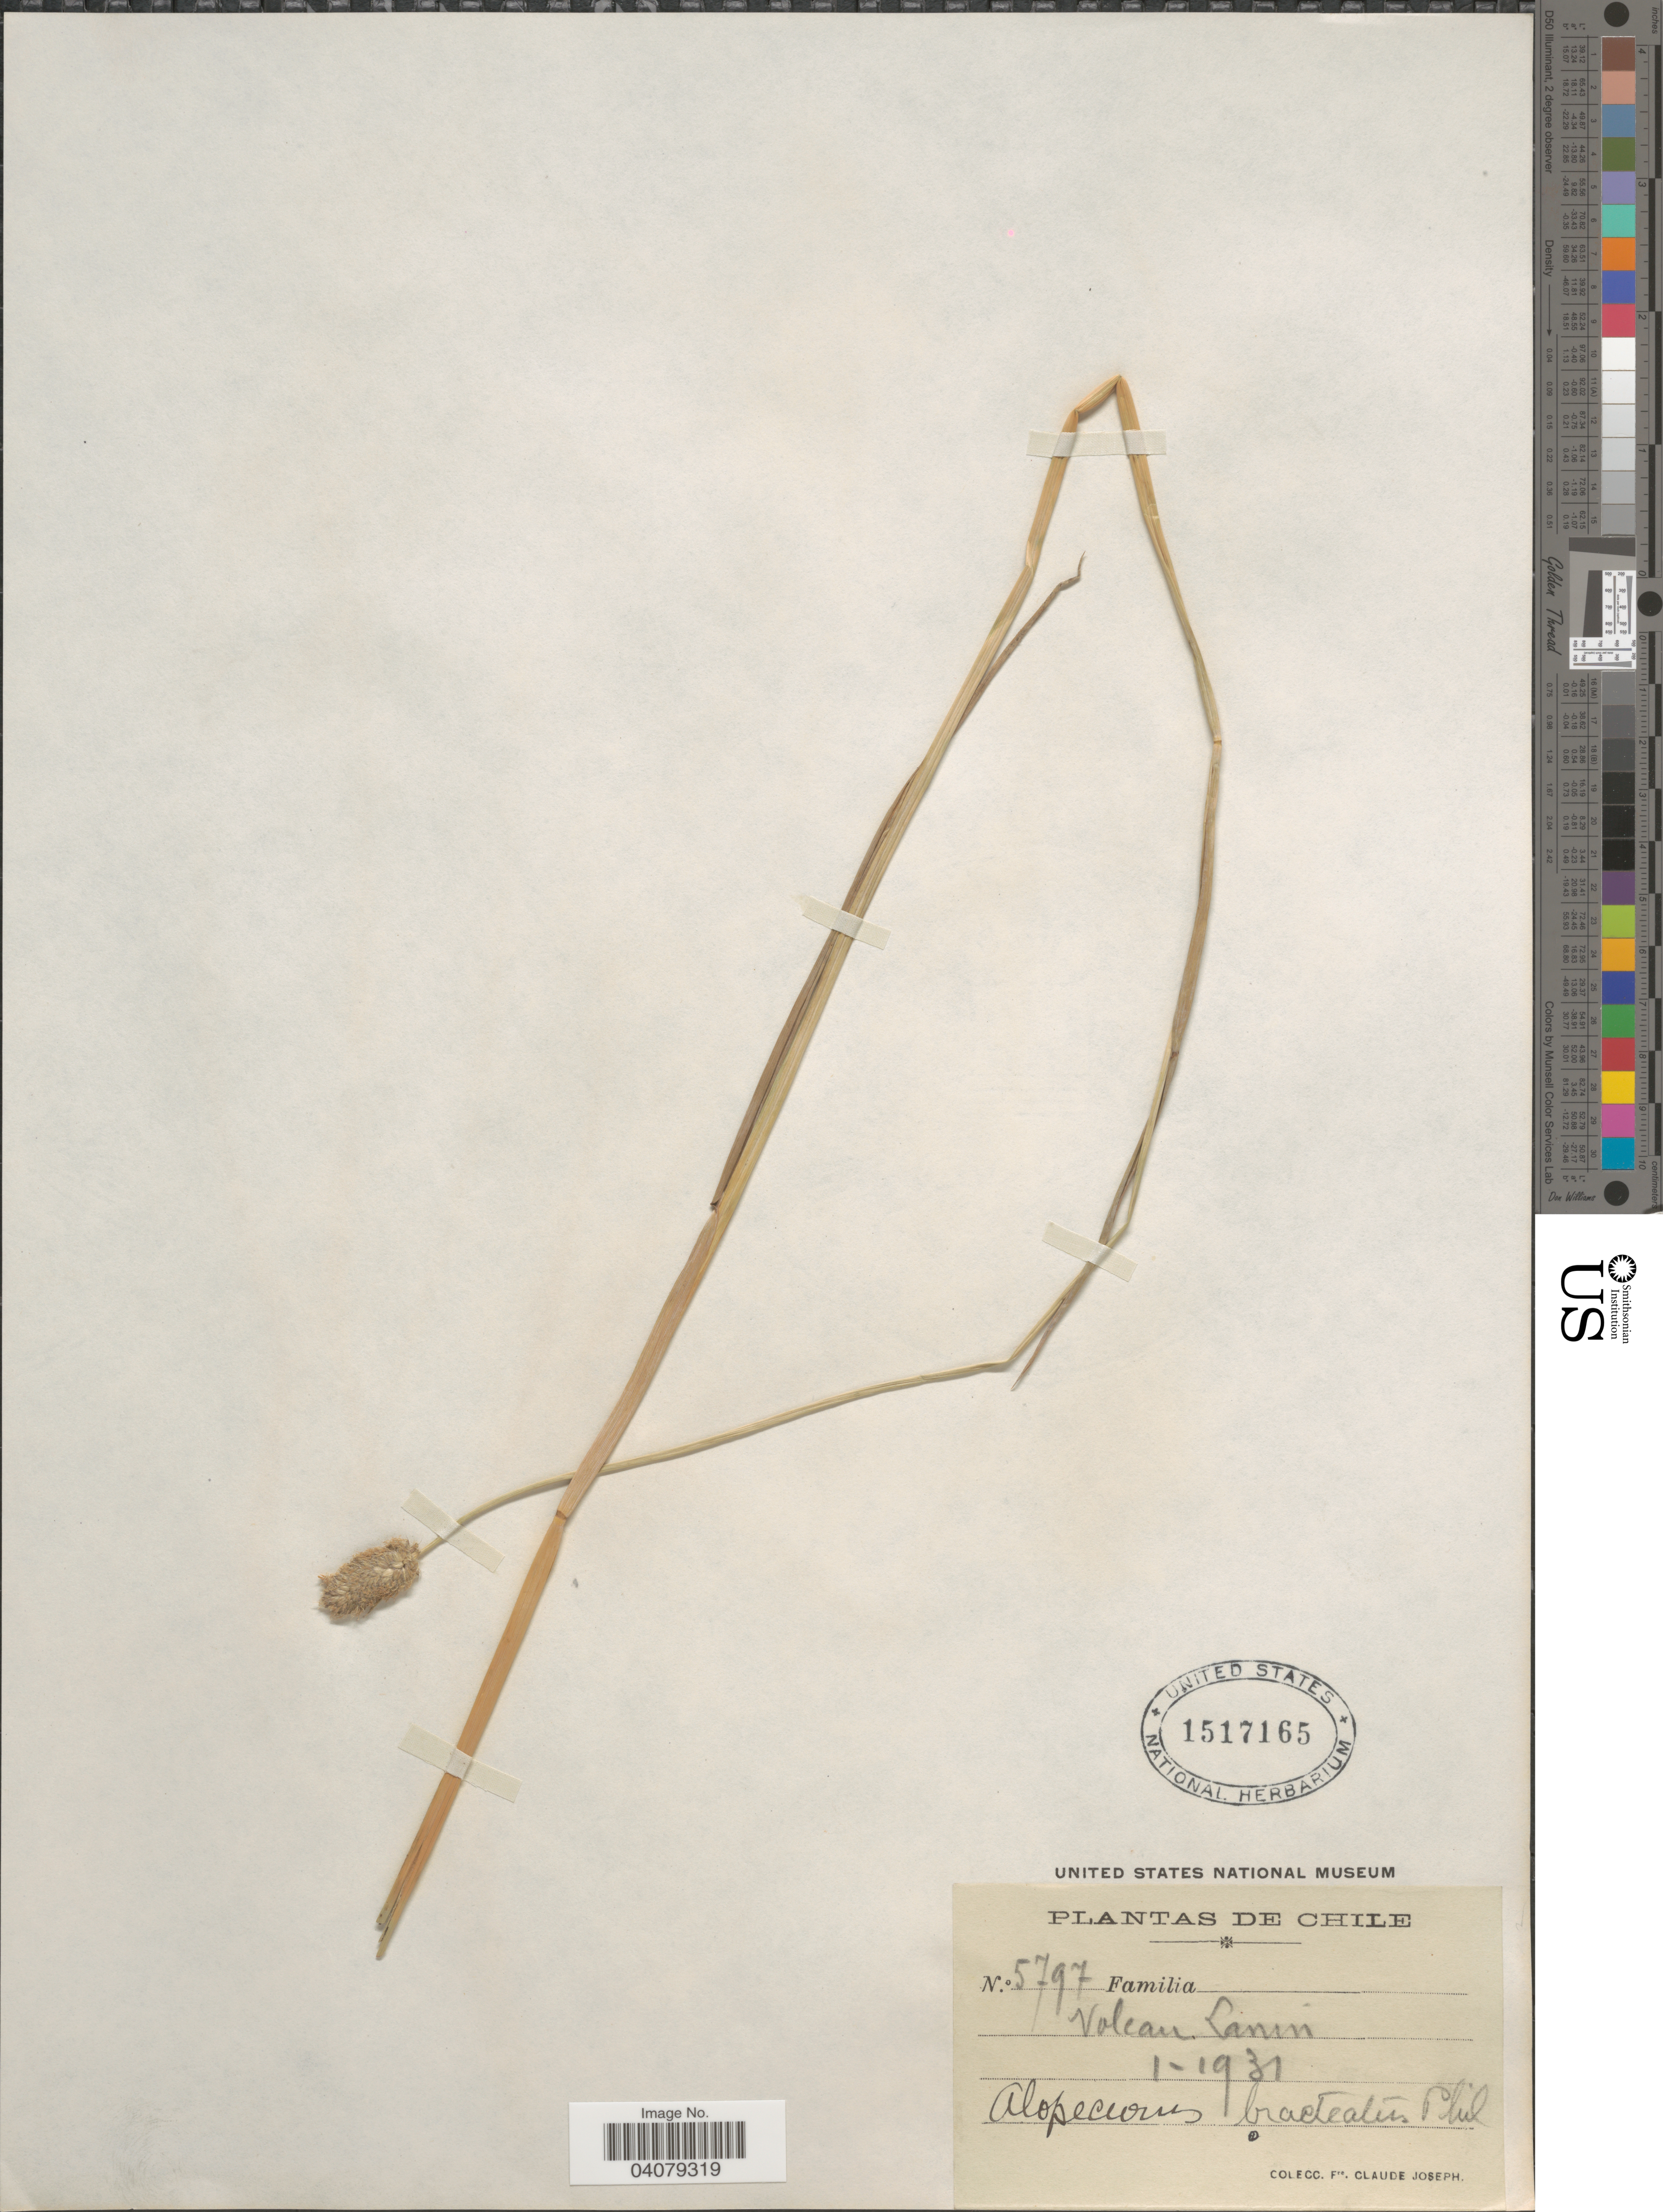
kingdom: Plantae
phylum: Tracheophyta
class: Liliopsida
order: Poales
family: Poaceae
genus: Alopecurus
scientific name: Alopecurus sp.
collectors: Bro. Claude-Joseph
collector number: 5797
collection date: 1931-01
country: Chile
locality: Volcan Lanin.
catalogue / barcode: US 1517165